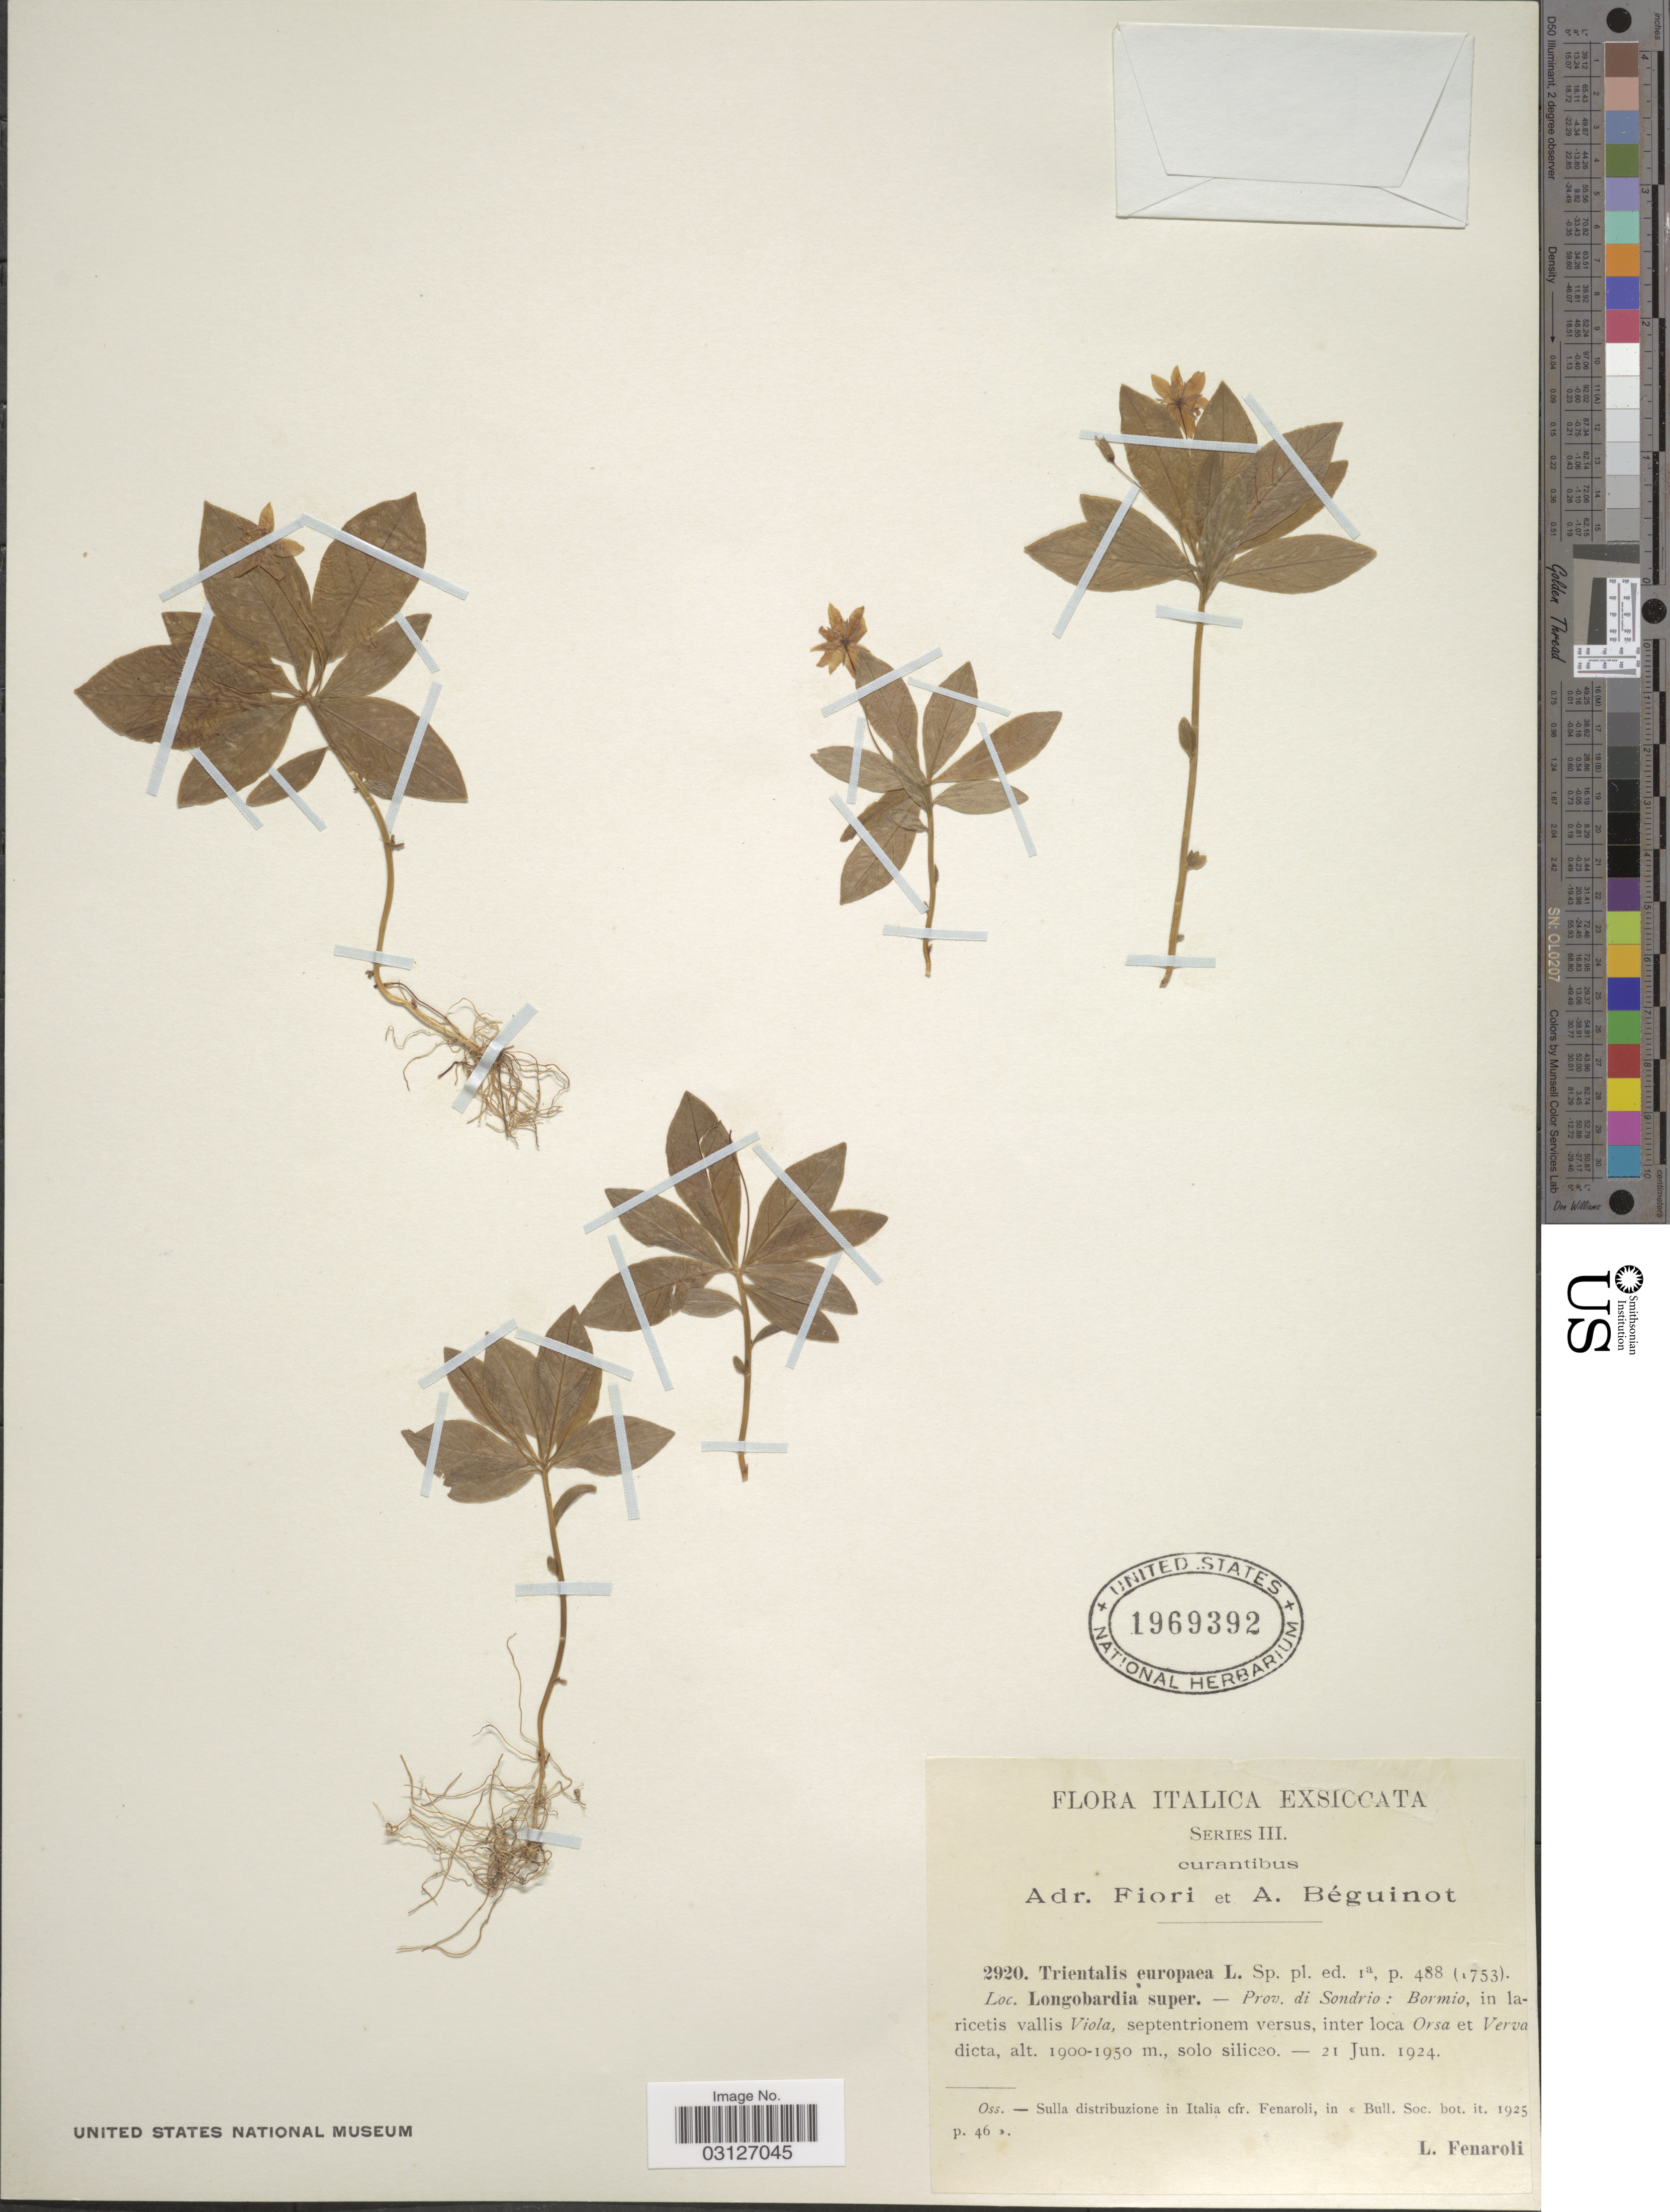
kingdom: Plantae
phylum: Tracheophyta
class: Magnoliopsida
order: Ericales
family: Primulaceae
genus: Trientalis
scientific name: Trientalis europaea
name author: L.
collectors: L. Fenaroli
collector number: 2920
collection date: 1924-06-21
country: Italy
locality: Longobordia super. - Prov. di Sondrio: Bormio, in laritecis vallis Viola, septentrionem versus, inter loca Orsa et Verva dicta.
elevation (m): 1900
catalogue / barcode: US 1969392